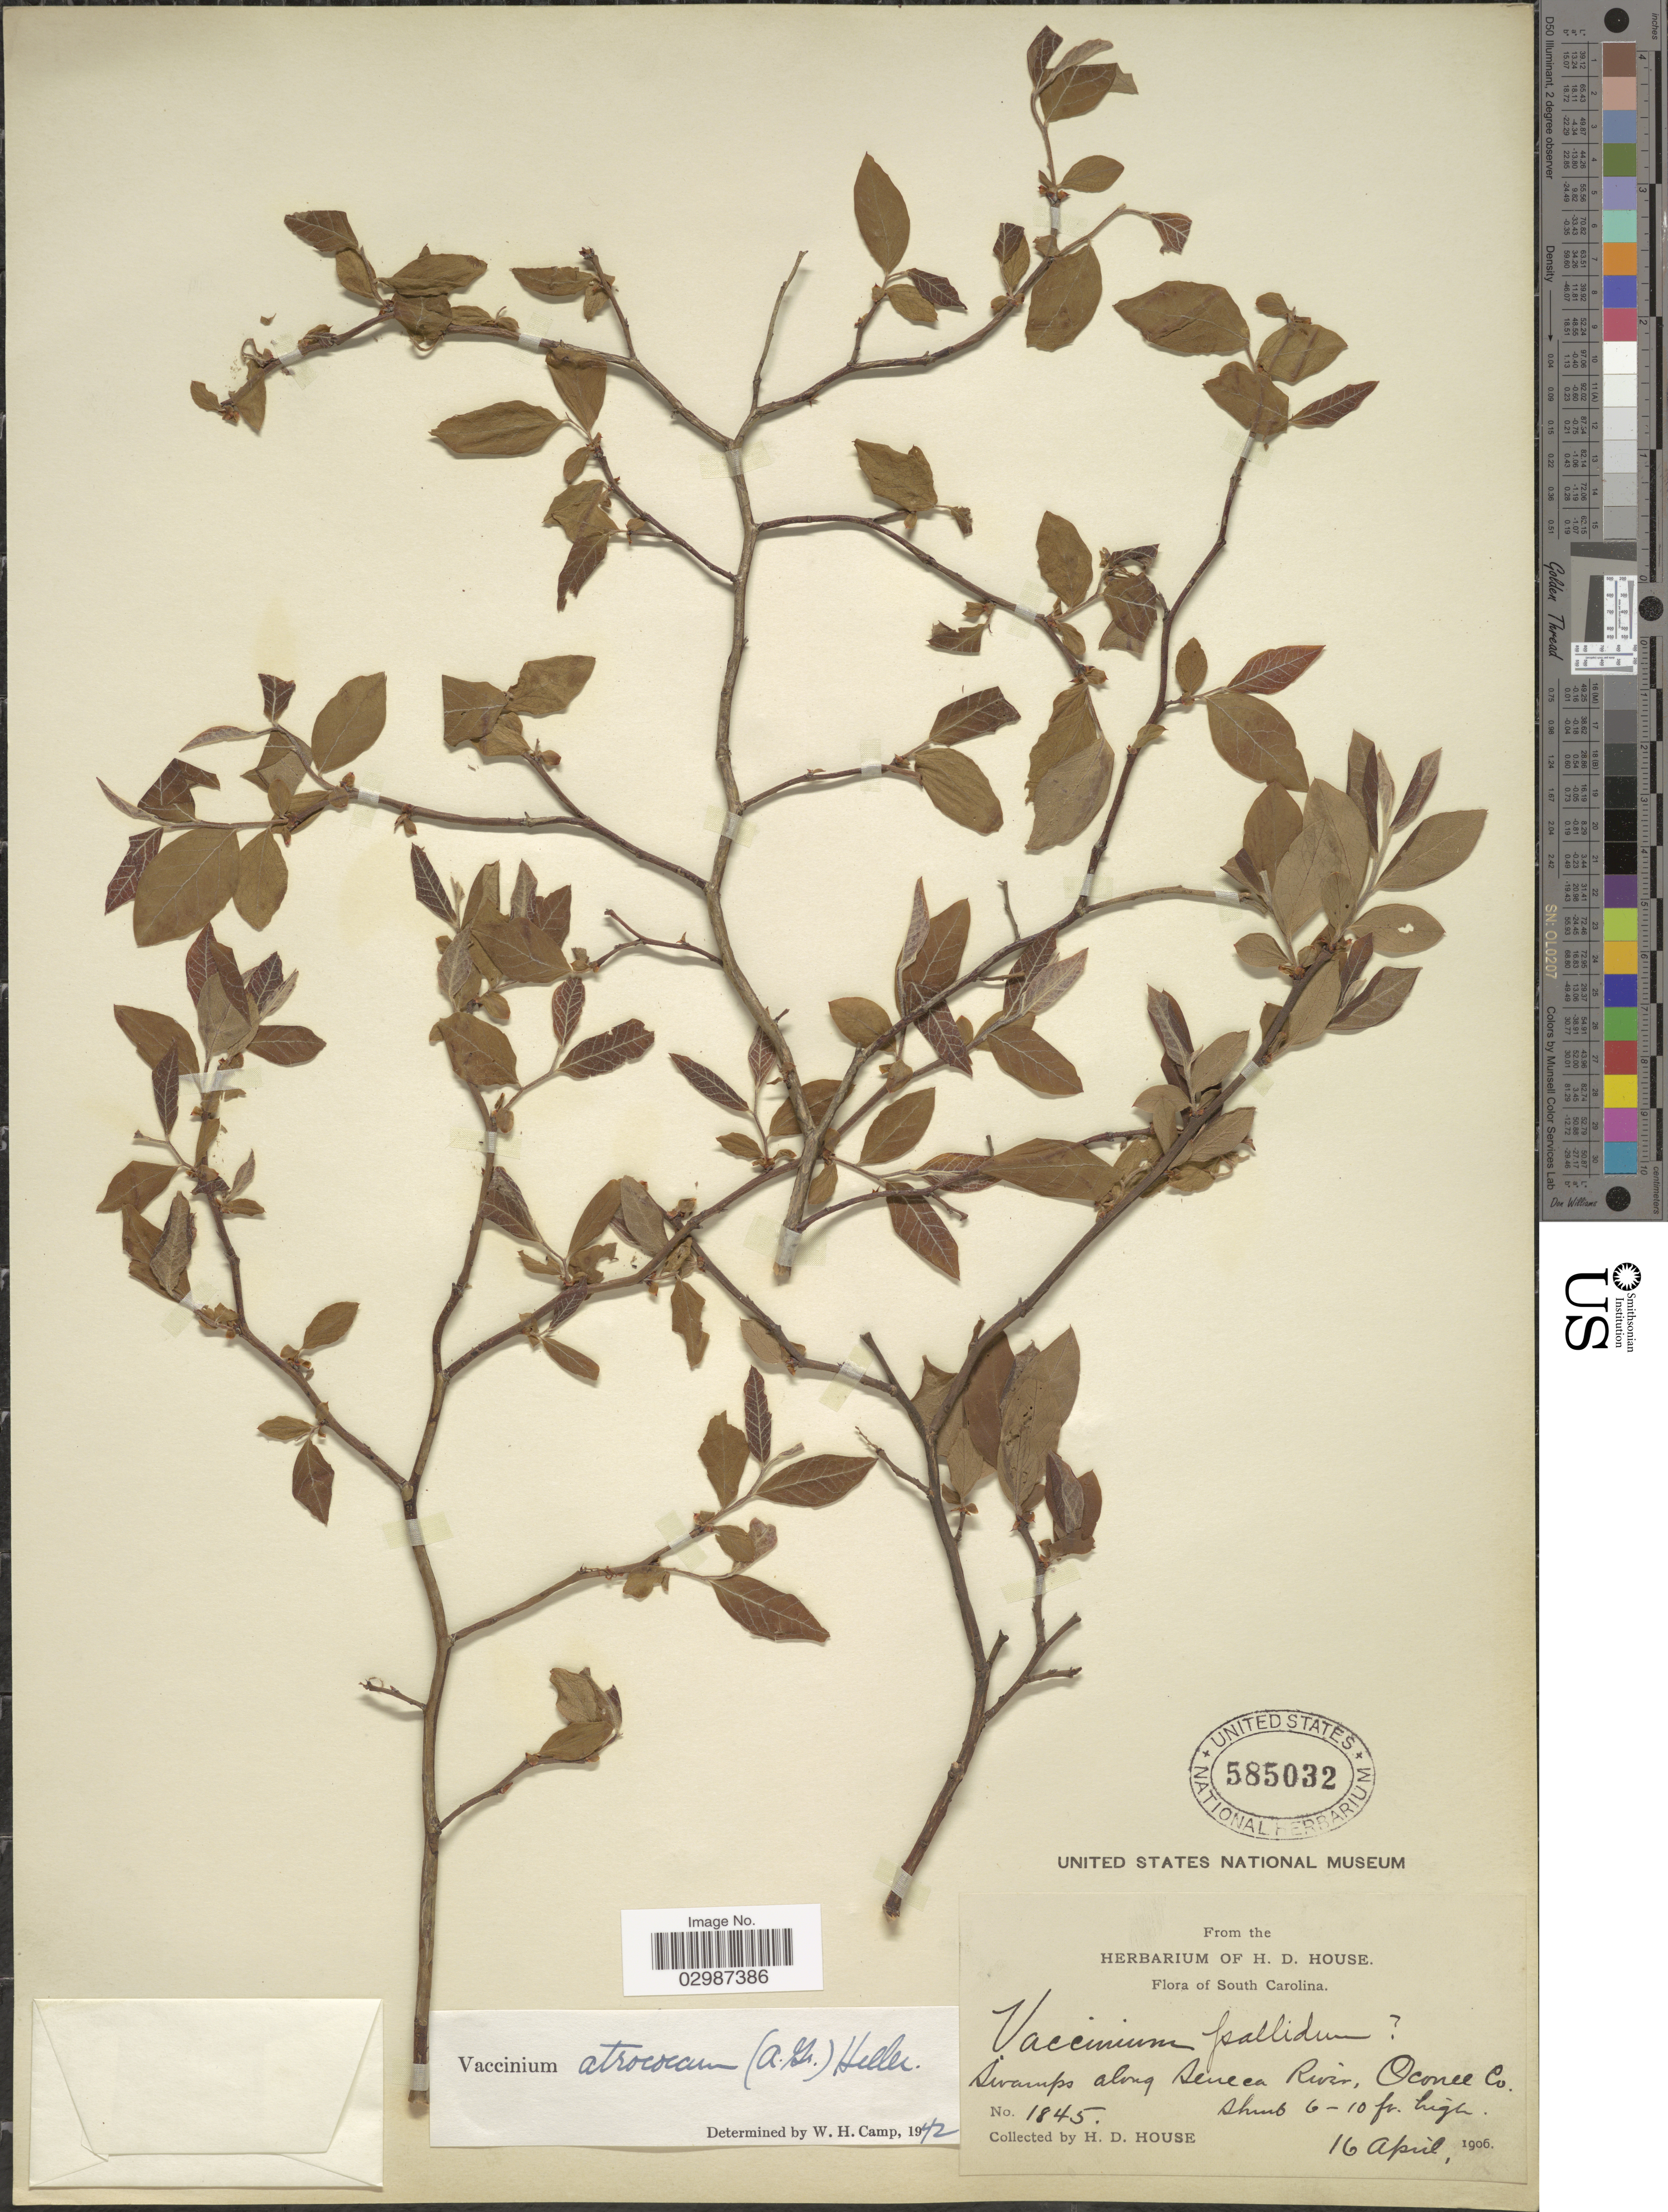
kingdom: Plantae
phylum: Tracheophyta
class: Magnoliopsida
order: Ericales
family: Ericaceae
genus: Vaccinium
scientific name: Vaccinium atrococcum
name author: (A. Gray) A. Heller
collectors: H. D. House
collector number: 1845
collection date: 1906-04-16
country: United States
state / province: South Carolina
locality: Swamps along Seneca River, Oconee Co.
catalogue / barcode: US 585032